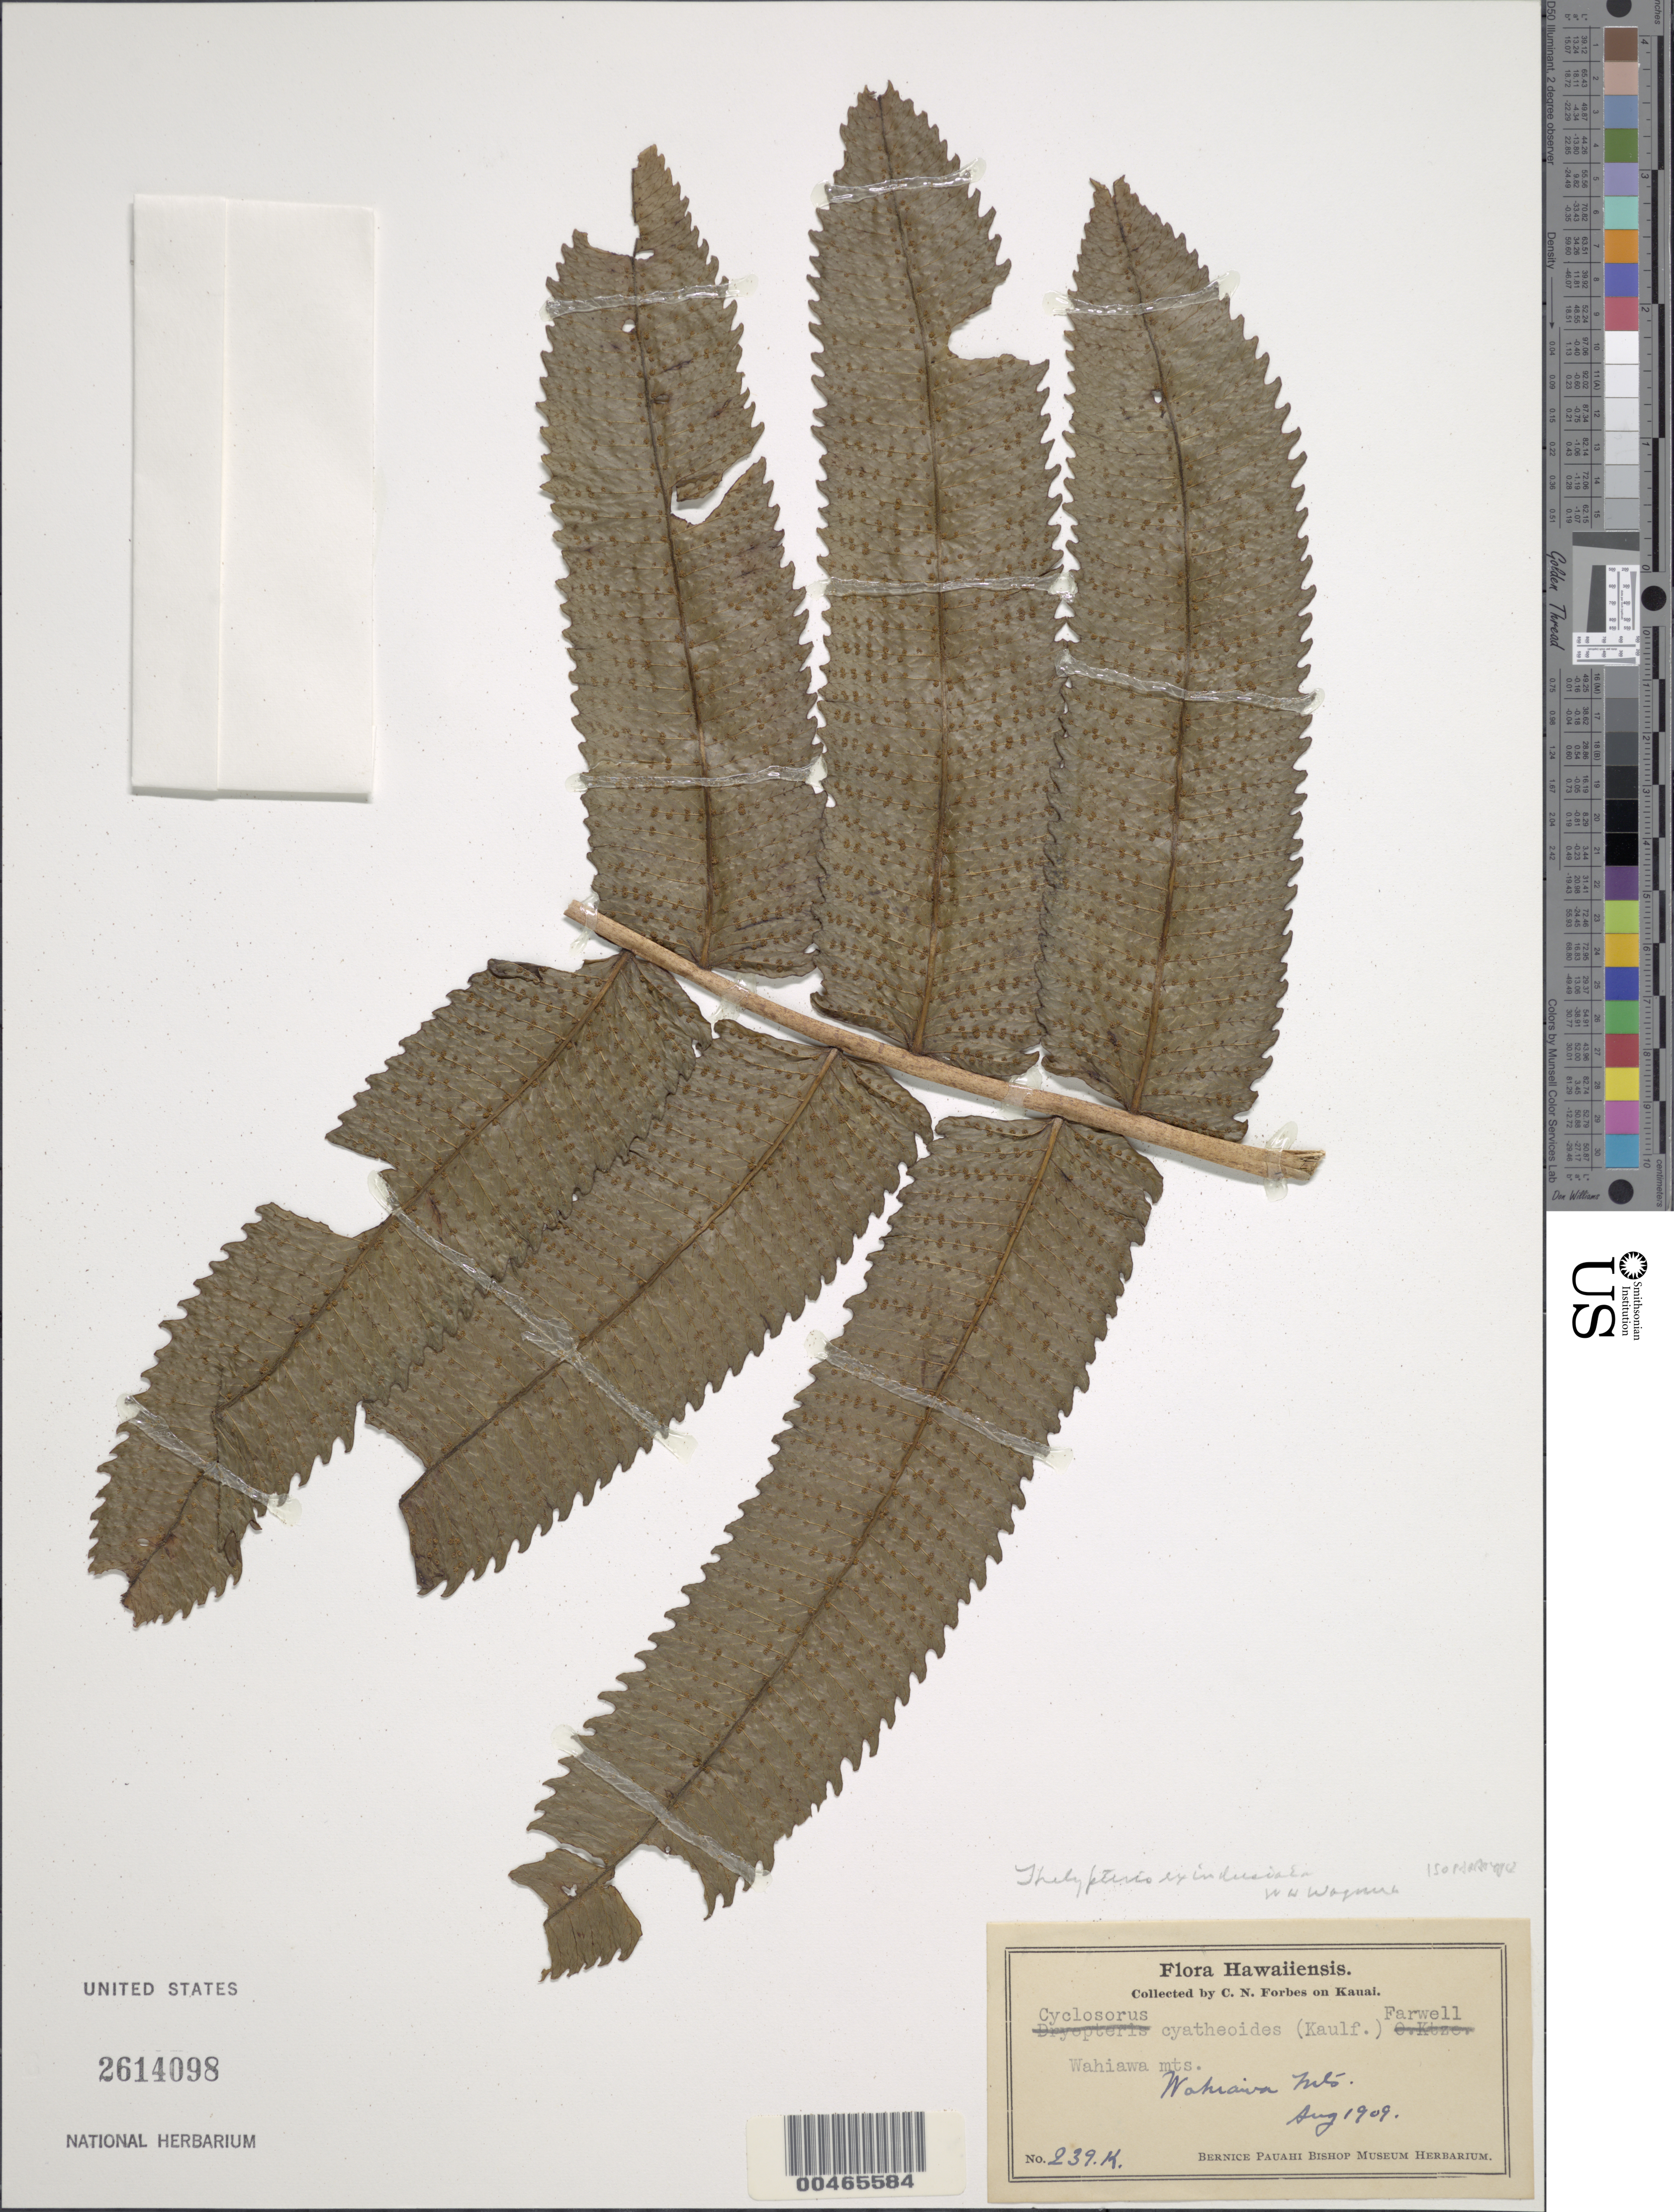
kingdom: Plantae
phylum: Tracheophyta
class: Polypodiopsida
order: Polypodiales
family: Thelypteridaceae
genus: Cyclosorus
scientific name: Cyclosorus exindusiatus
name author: (W.H. Wagner) W.H. Wagner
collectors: C. N. Forbes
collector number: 239.K.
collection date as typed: Aug 1909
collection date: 1909-08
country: United States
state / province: Hawaii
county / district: Kauai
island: Kaua'i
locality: Wahiawa Mts.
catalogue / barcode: US 2614098